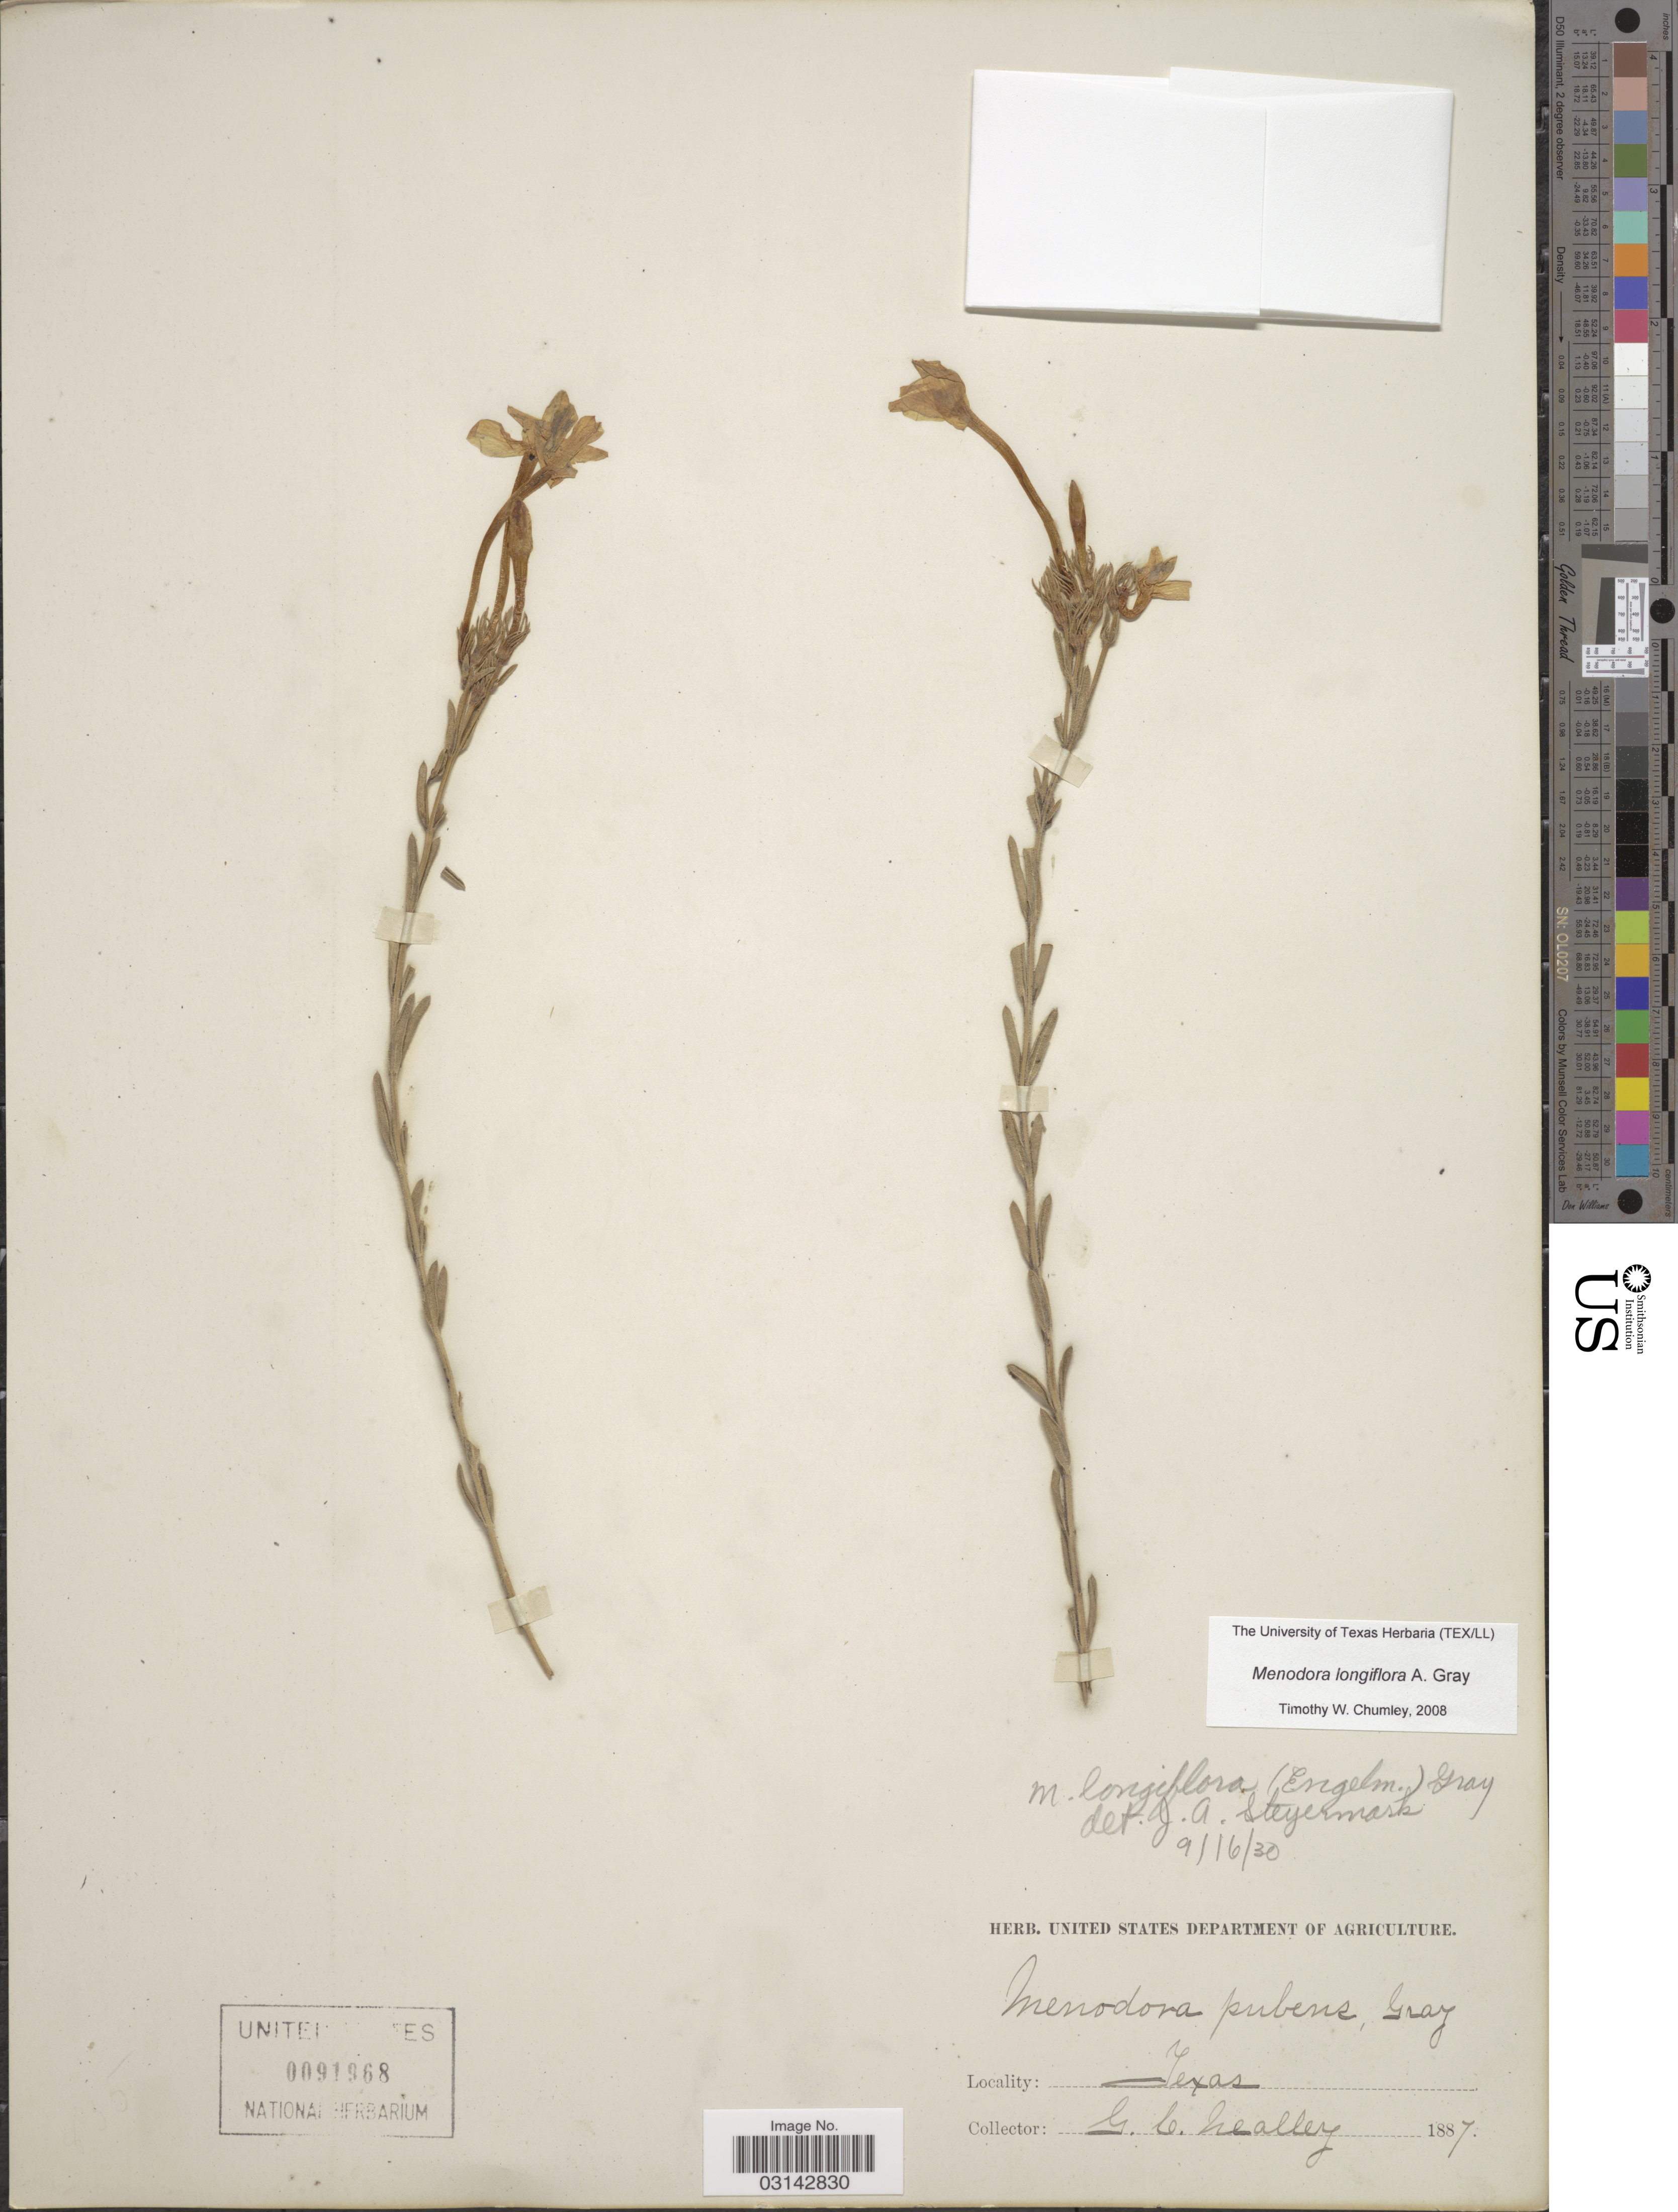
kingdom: Plantae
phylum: Tracheophyta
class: Magnoliopsida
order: Lamiales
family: Oleaceae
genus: Menodora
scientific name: Menodora longiflora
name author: A. Gray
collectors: G. C. Nealley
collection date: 1887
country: United States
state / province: Texas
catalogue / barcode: US 91968